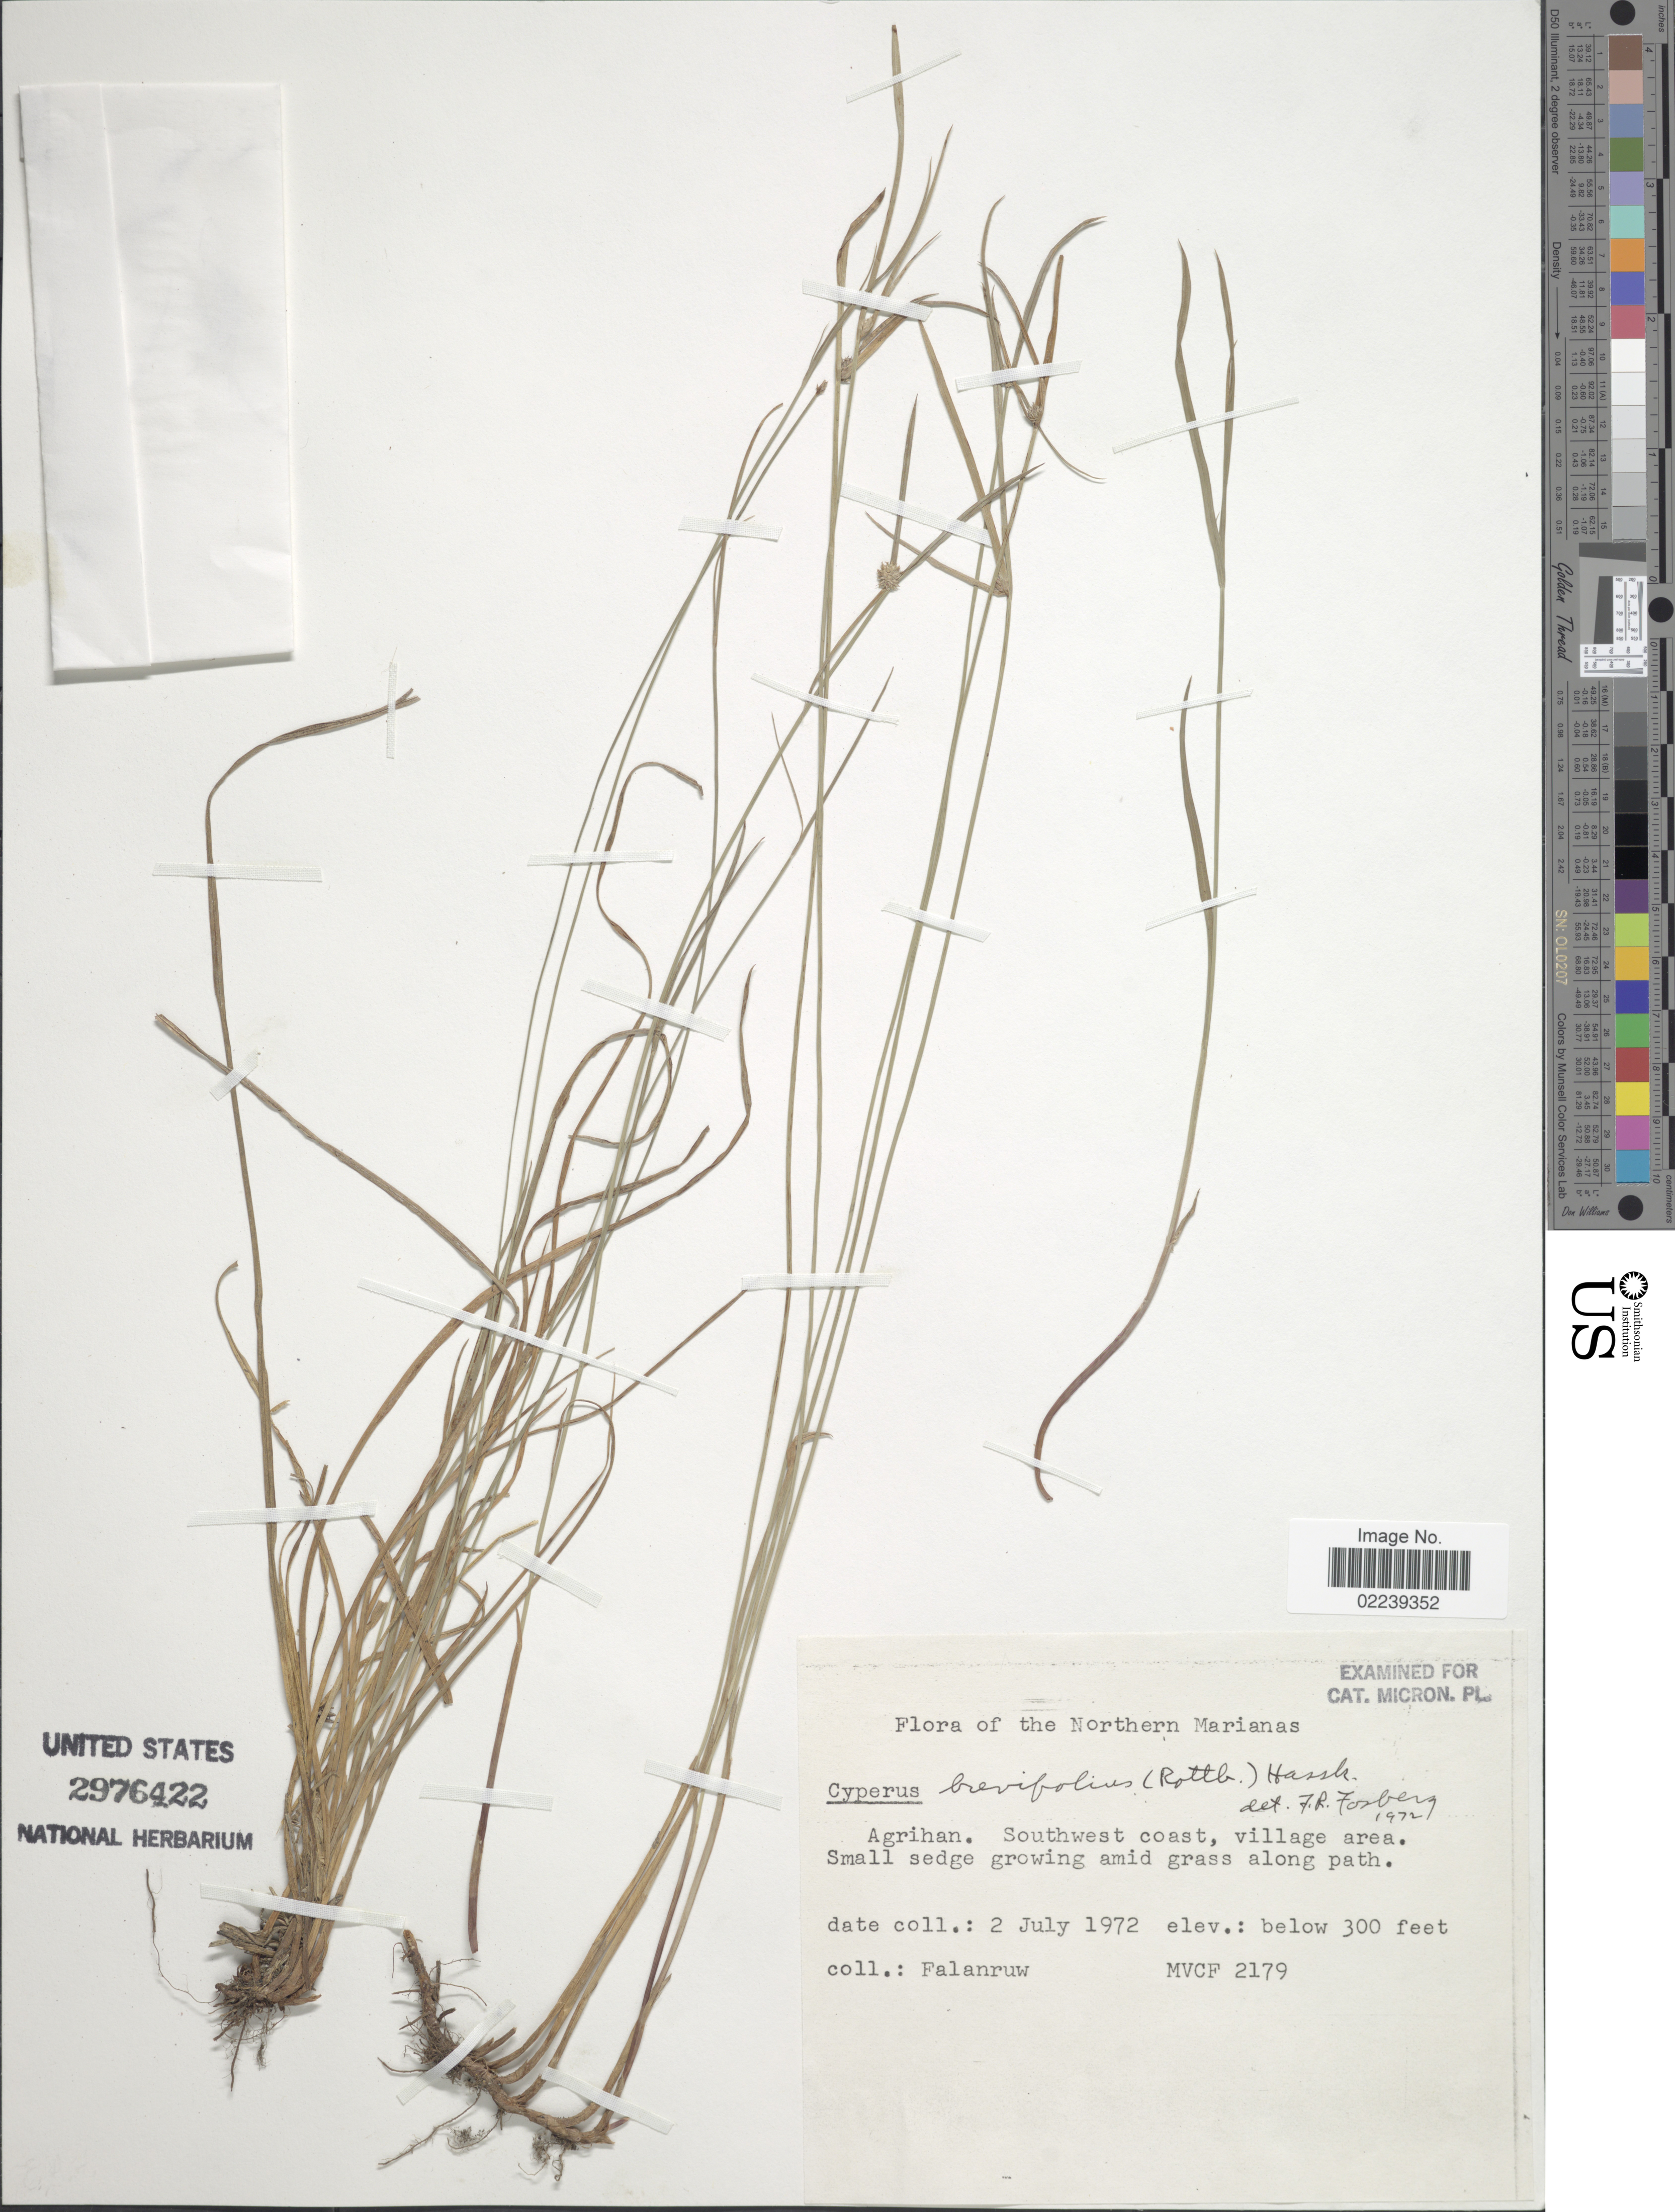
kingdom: Plantae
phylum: Tracheophyta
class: Liliopsida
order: Poales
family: Cyperaceae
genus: Cyperus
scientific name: Cyperus brevifolius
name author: (Rottb.) Hassk.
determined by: Strong, M. T., (US), Smithsonian Institution - National Museum of Natural History (UNITED STATES)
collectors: Falanruw, --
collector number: MVCF 2179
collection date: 1972-07-02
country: Northern Mariana Islands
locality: Agrihan. Southwest coast, village area. Small sdge growing amid grass along path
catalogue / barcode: US 2976422